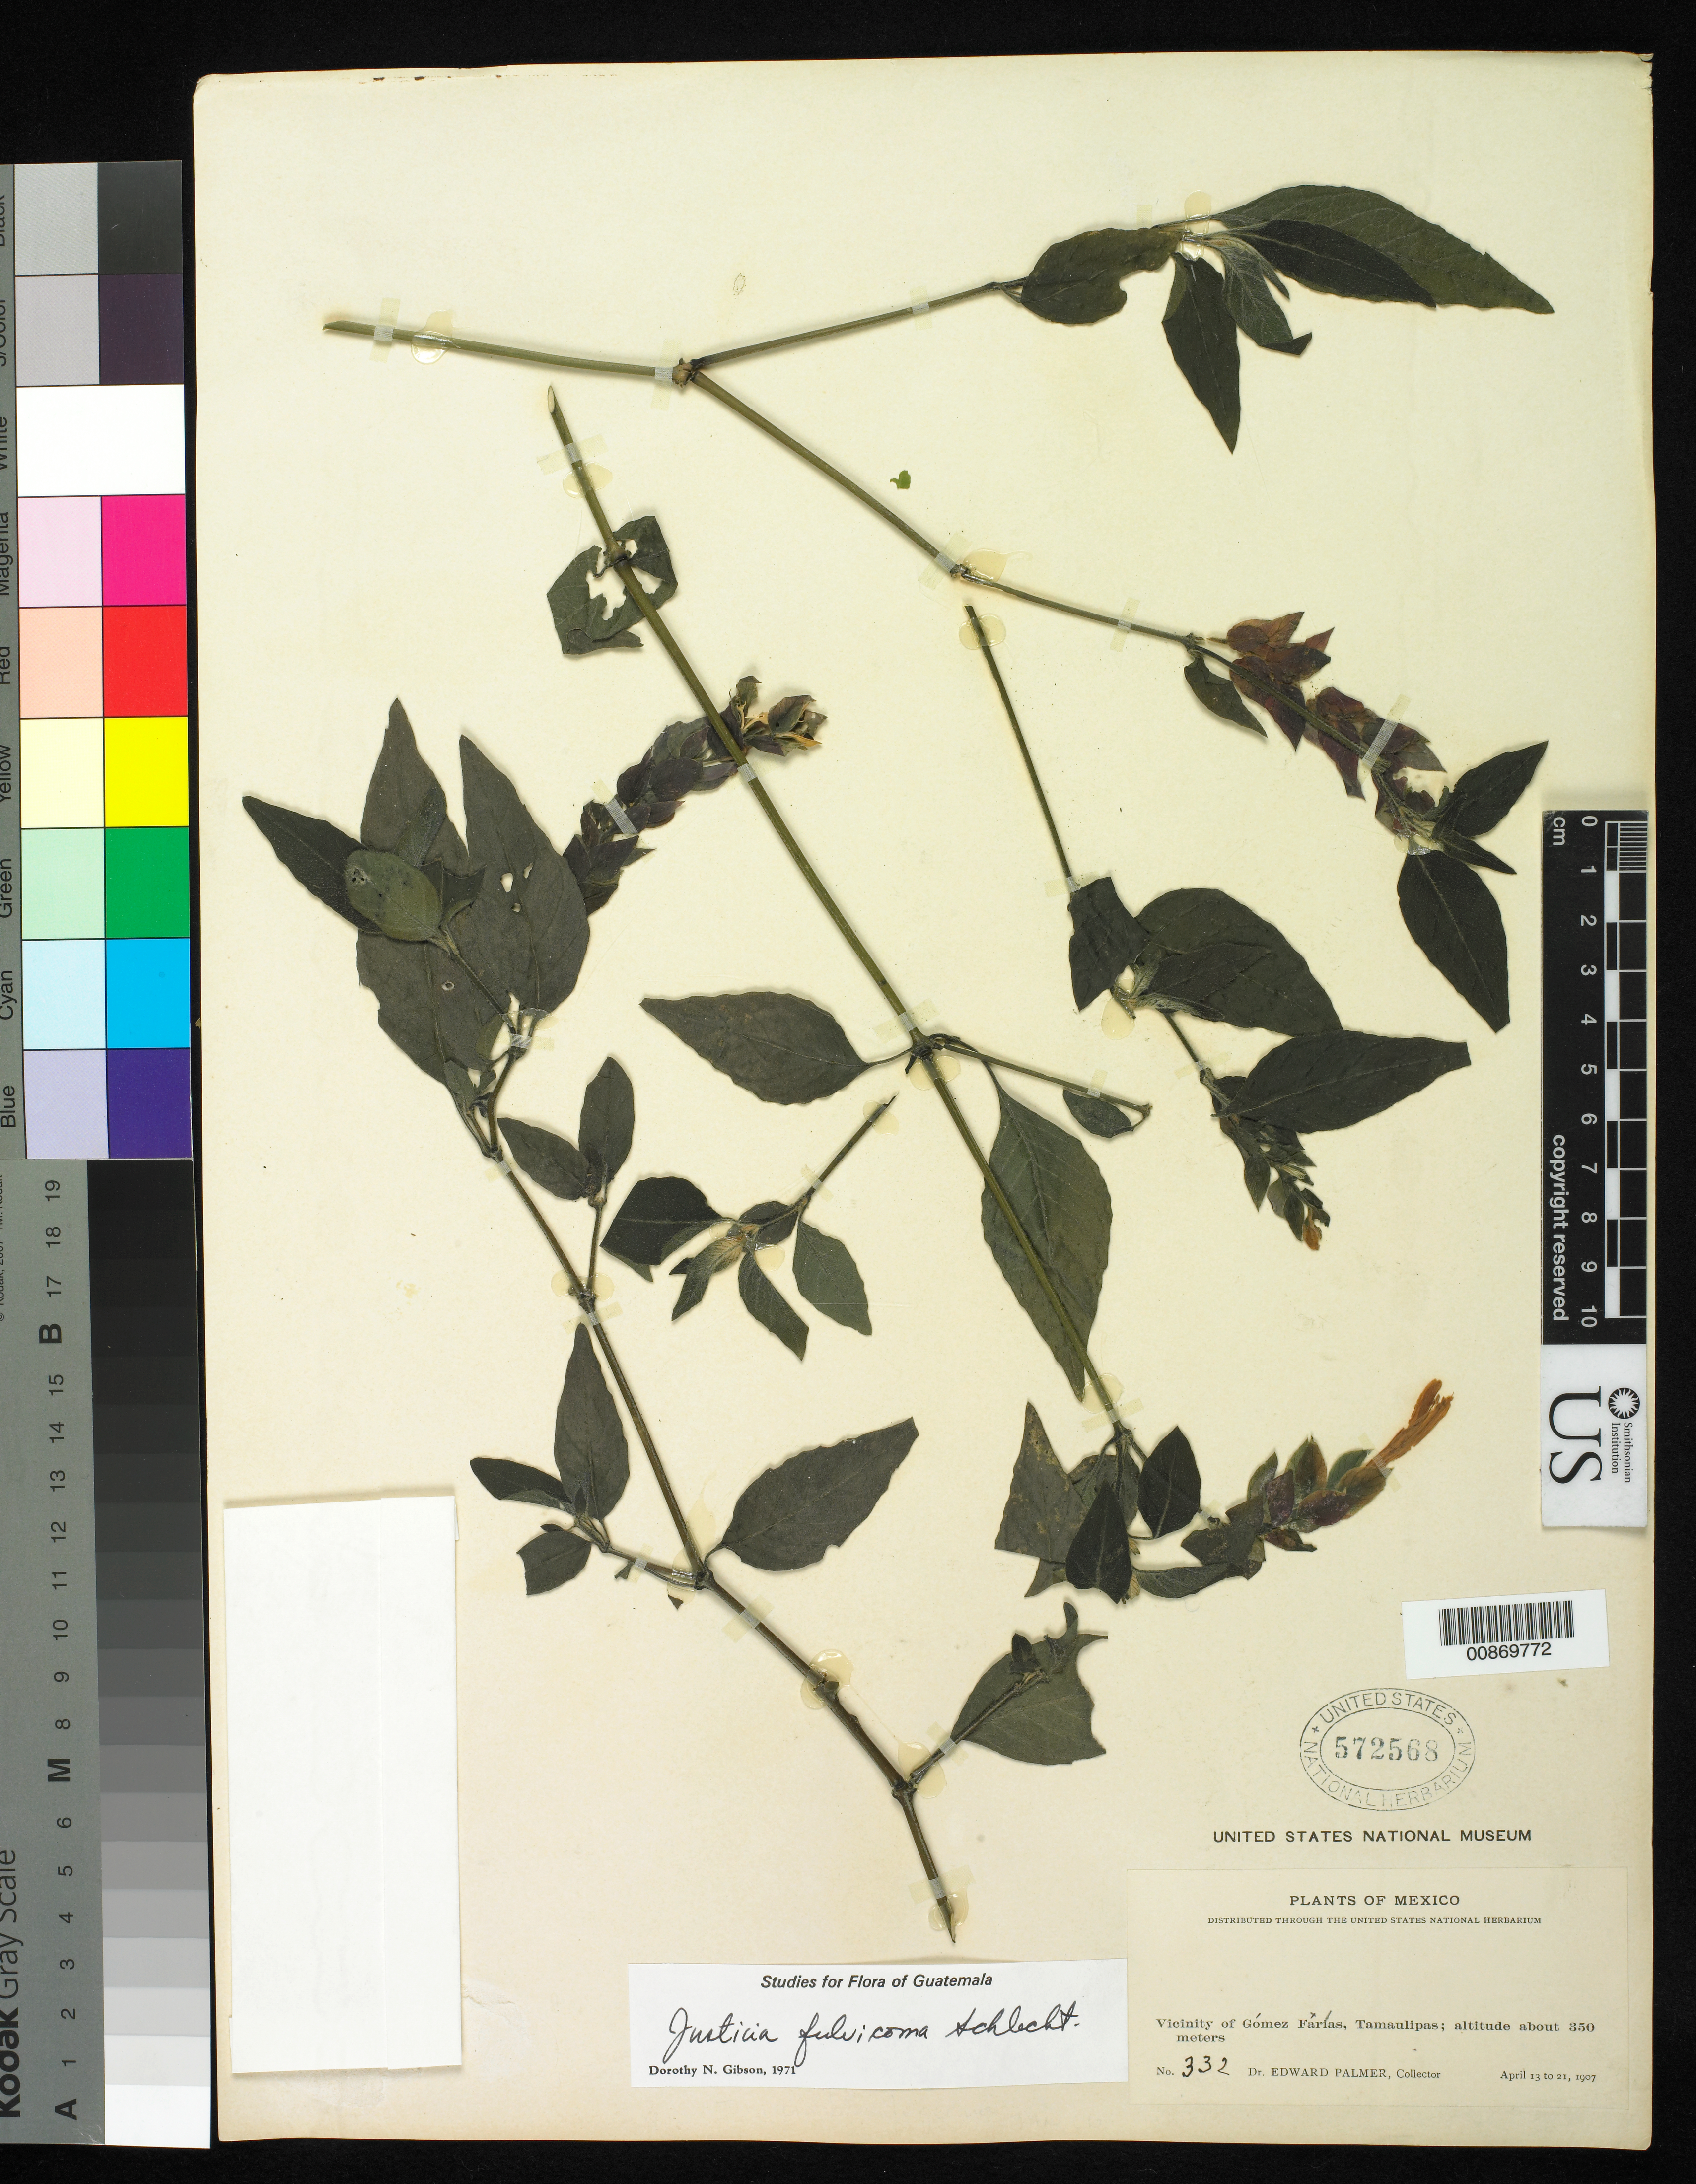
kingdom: Plantae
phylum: Tracheophyta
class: Magnoliopsida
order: Lamiales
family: Acanthaceae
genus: Justicia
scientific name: Justicia fulvicoma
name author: Schltdl. & Cham.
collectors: E. Palmer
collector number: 332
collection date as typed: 13 Apr 1907 to 21 Apr 1907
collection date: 1907-04-13/1907-04-21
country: Mexico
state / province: Tamaulipas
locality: Vicinity of Gómez Farias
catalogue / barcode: US 572568